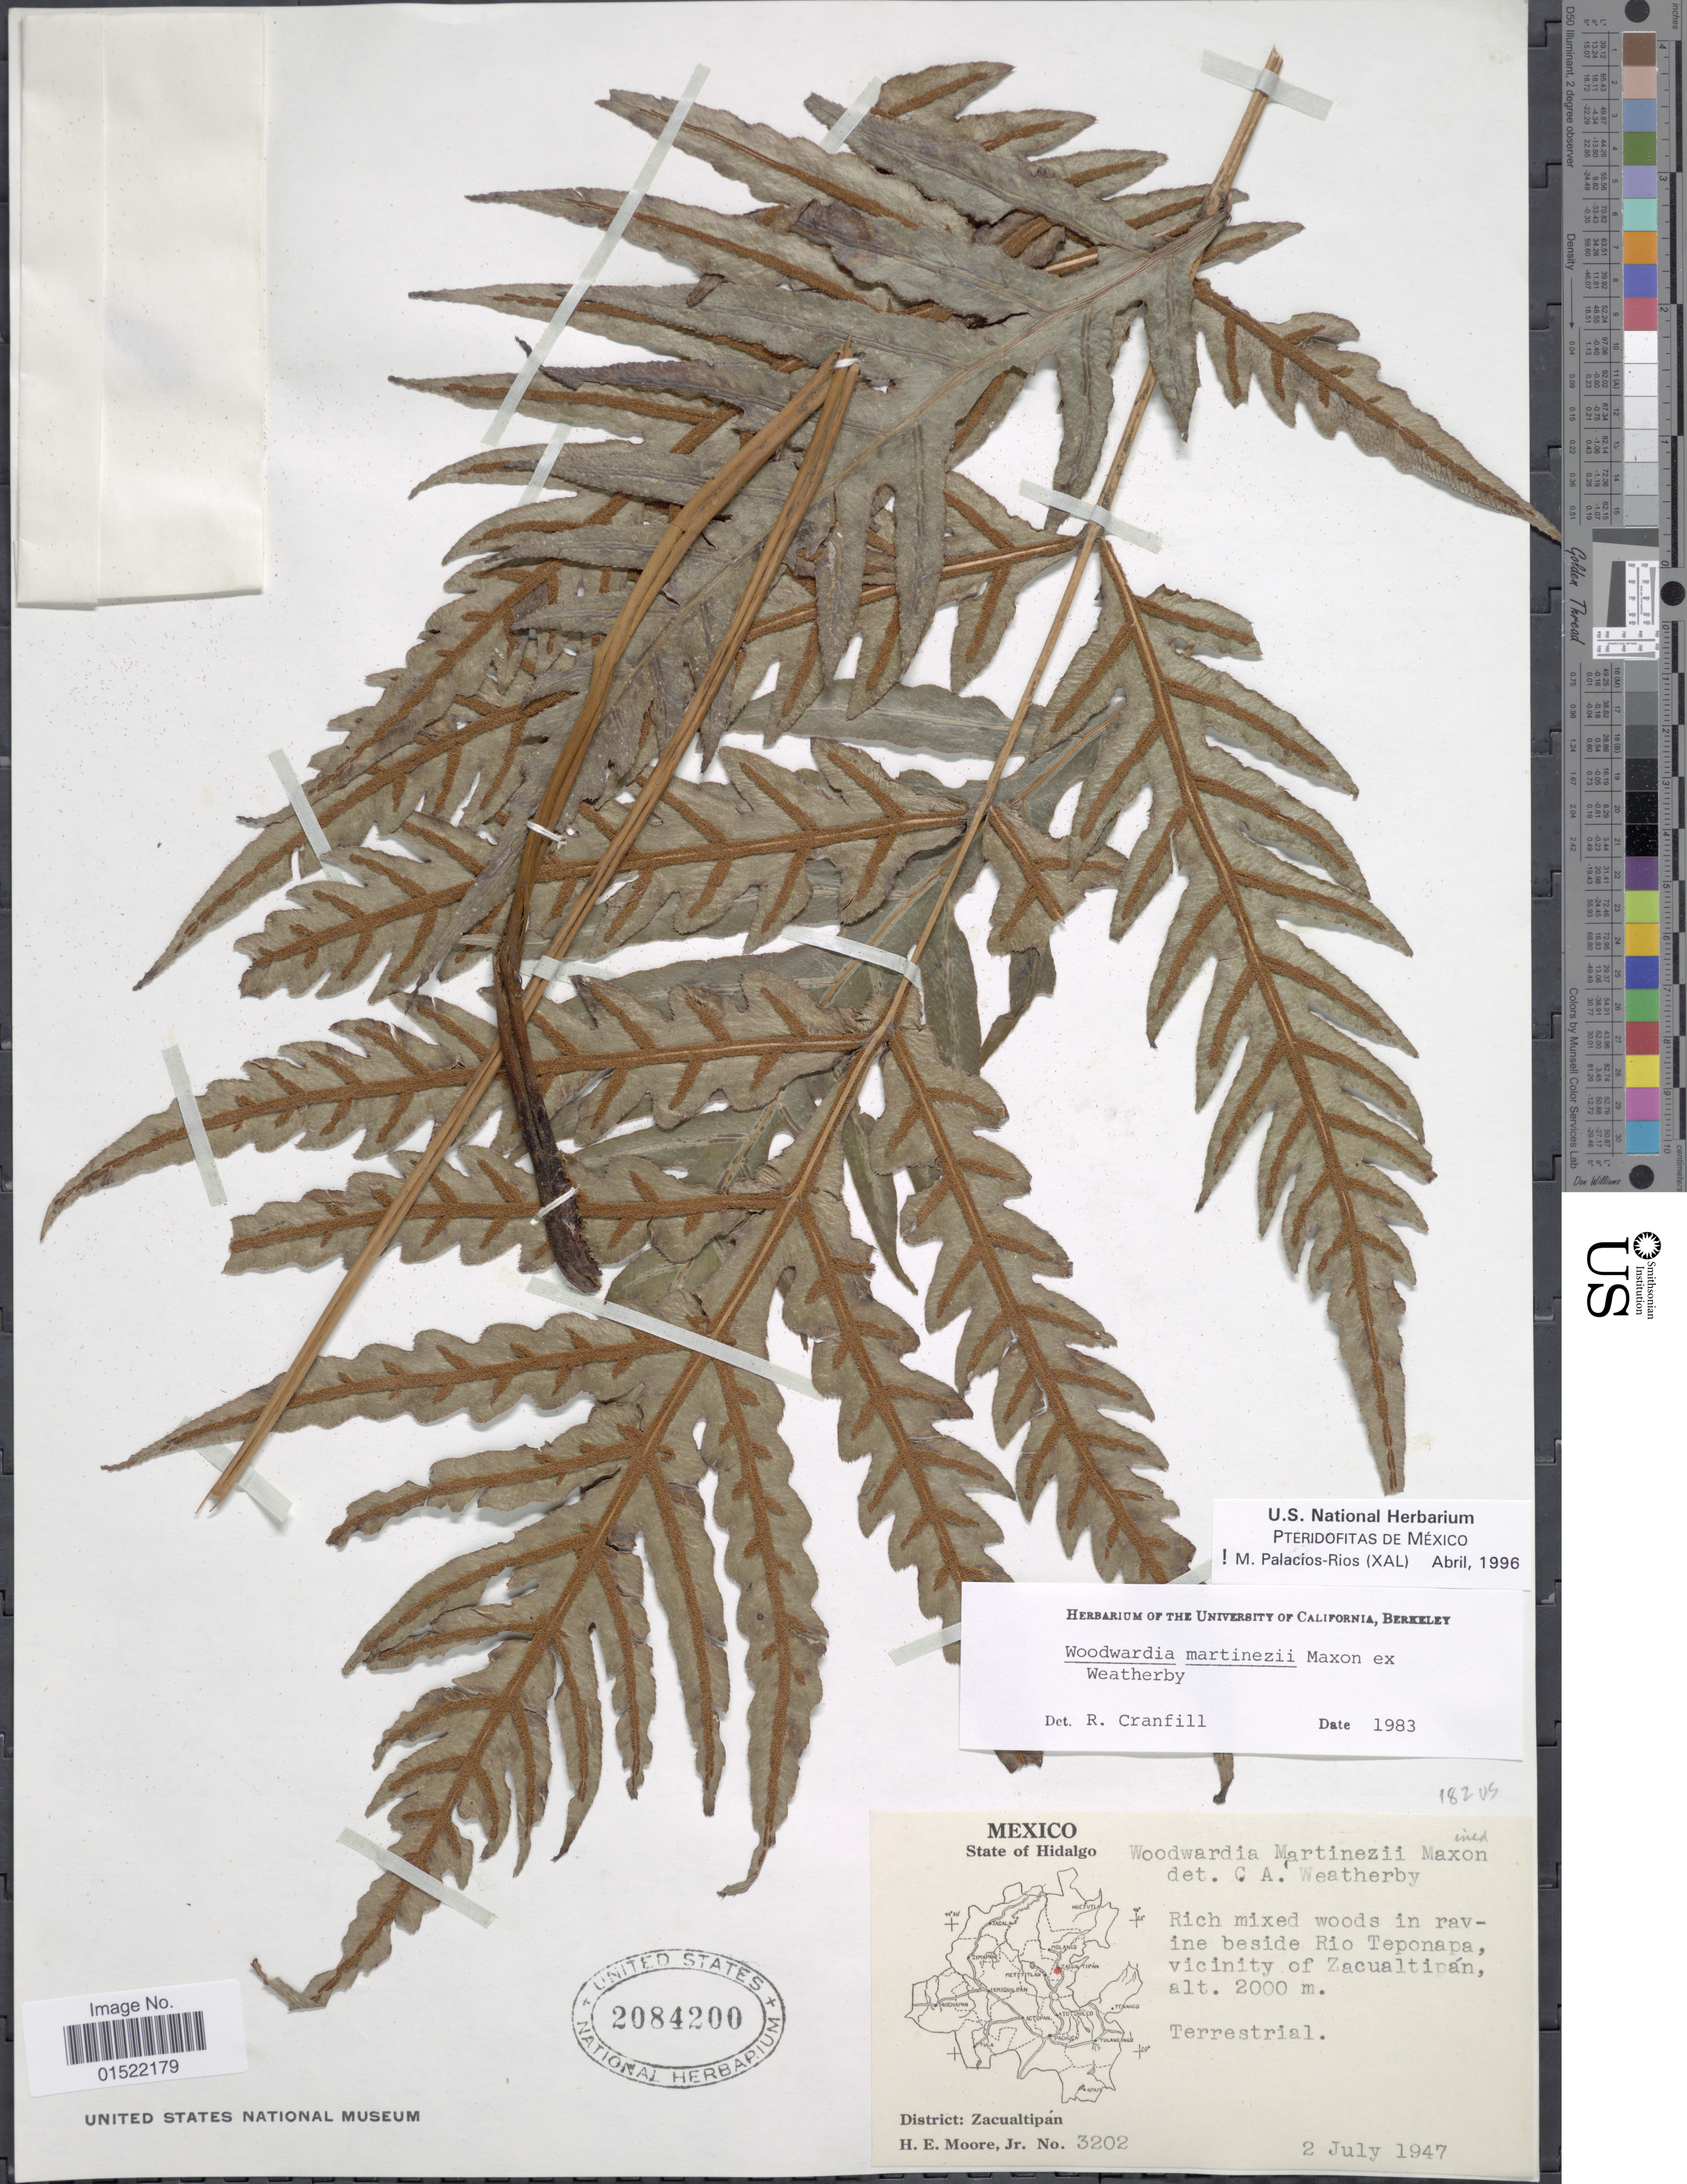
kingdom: Plantae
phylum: Tracheophyta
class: Polypodiopsida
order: Polypodiales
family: Blechnaceae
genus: Woodwardia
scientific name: Woodwardia martinezii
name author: Maxon ex Weath.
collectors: H. Moore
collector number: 3202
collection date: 1947-07-02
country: Mexico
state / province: Hidalgo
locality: State of Hidalgo, rich mixed woods in ravine beside Rio Teponapa, vicinity of Zacualtipan, District Zacualtipan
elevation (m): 2000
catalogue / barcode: US 2084200